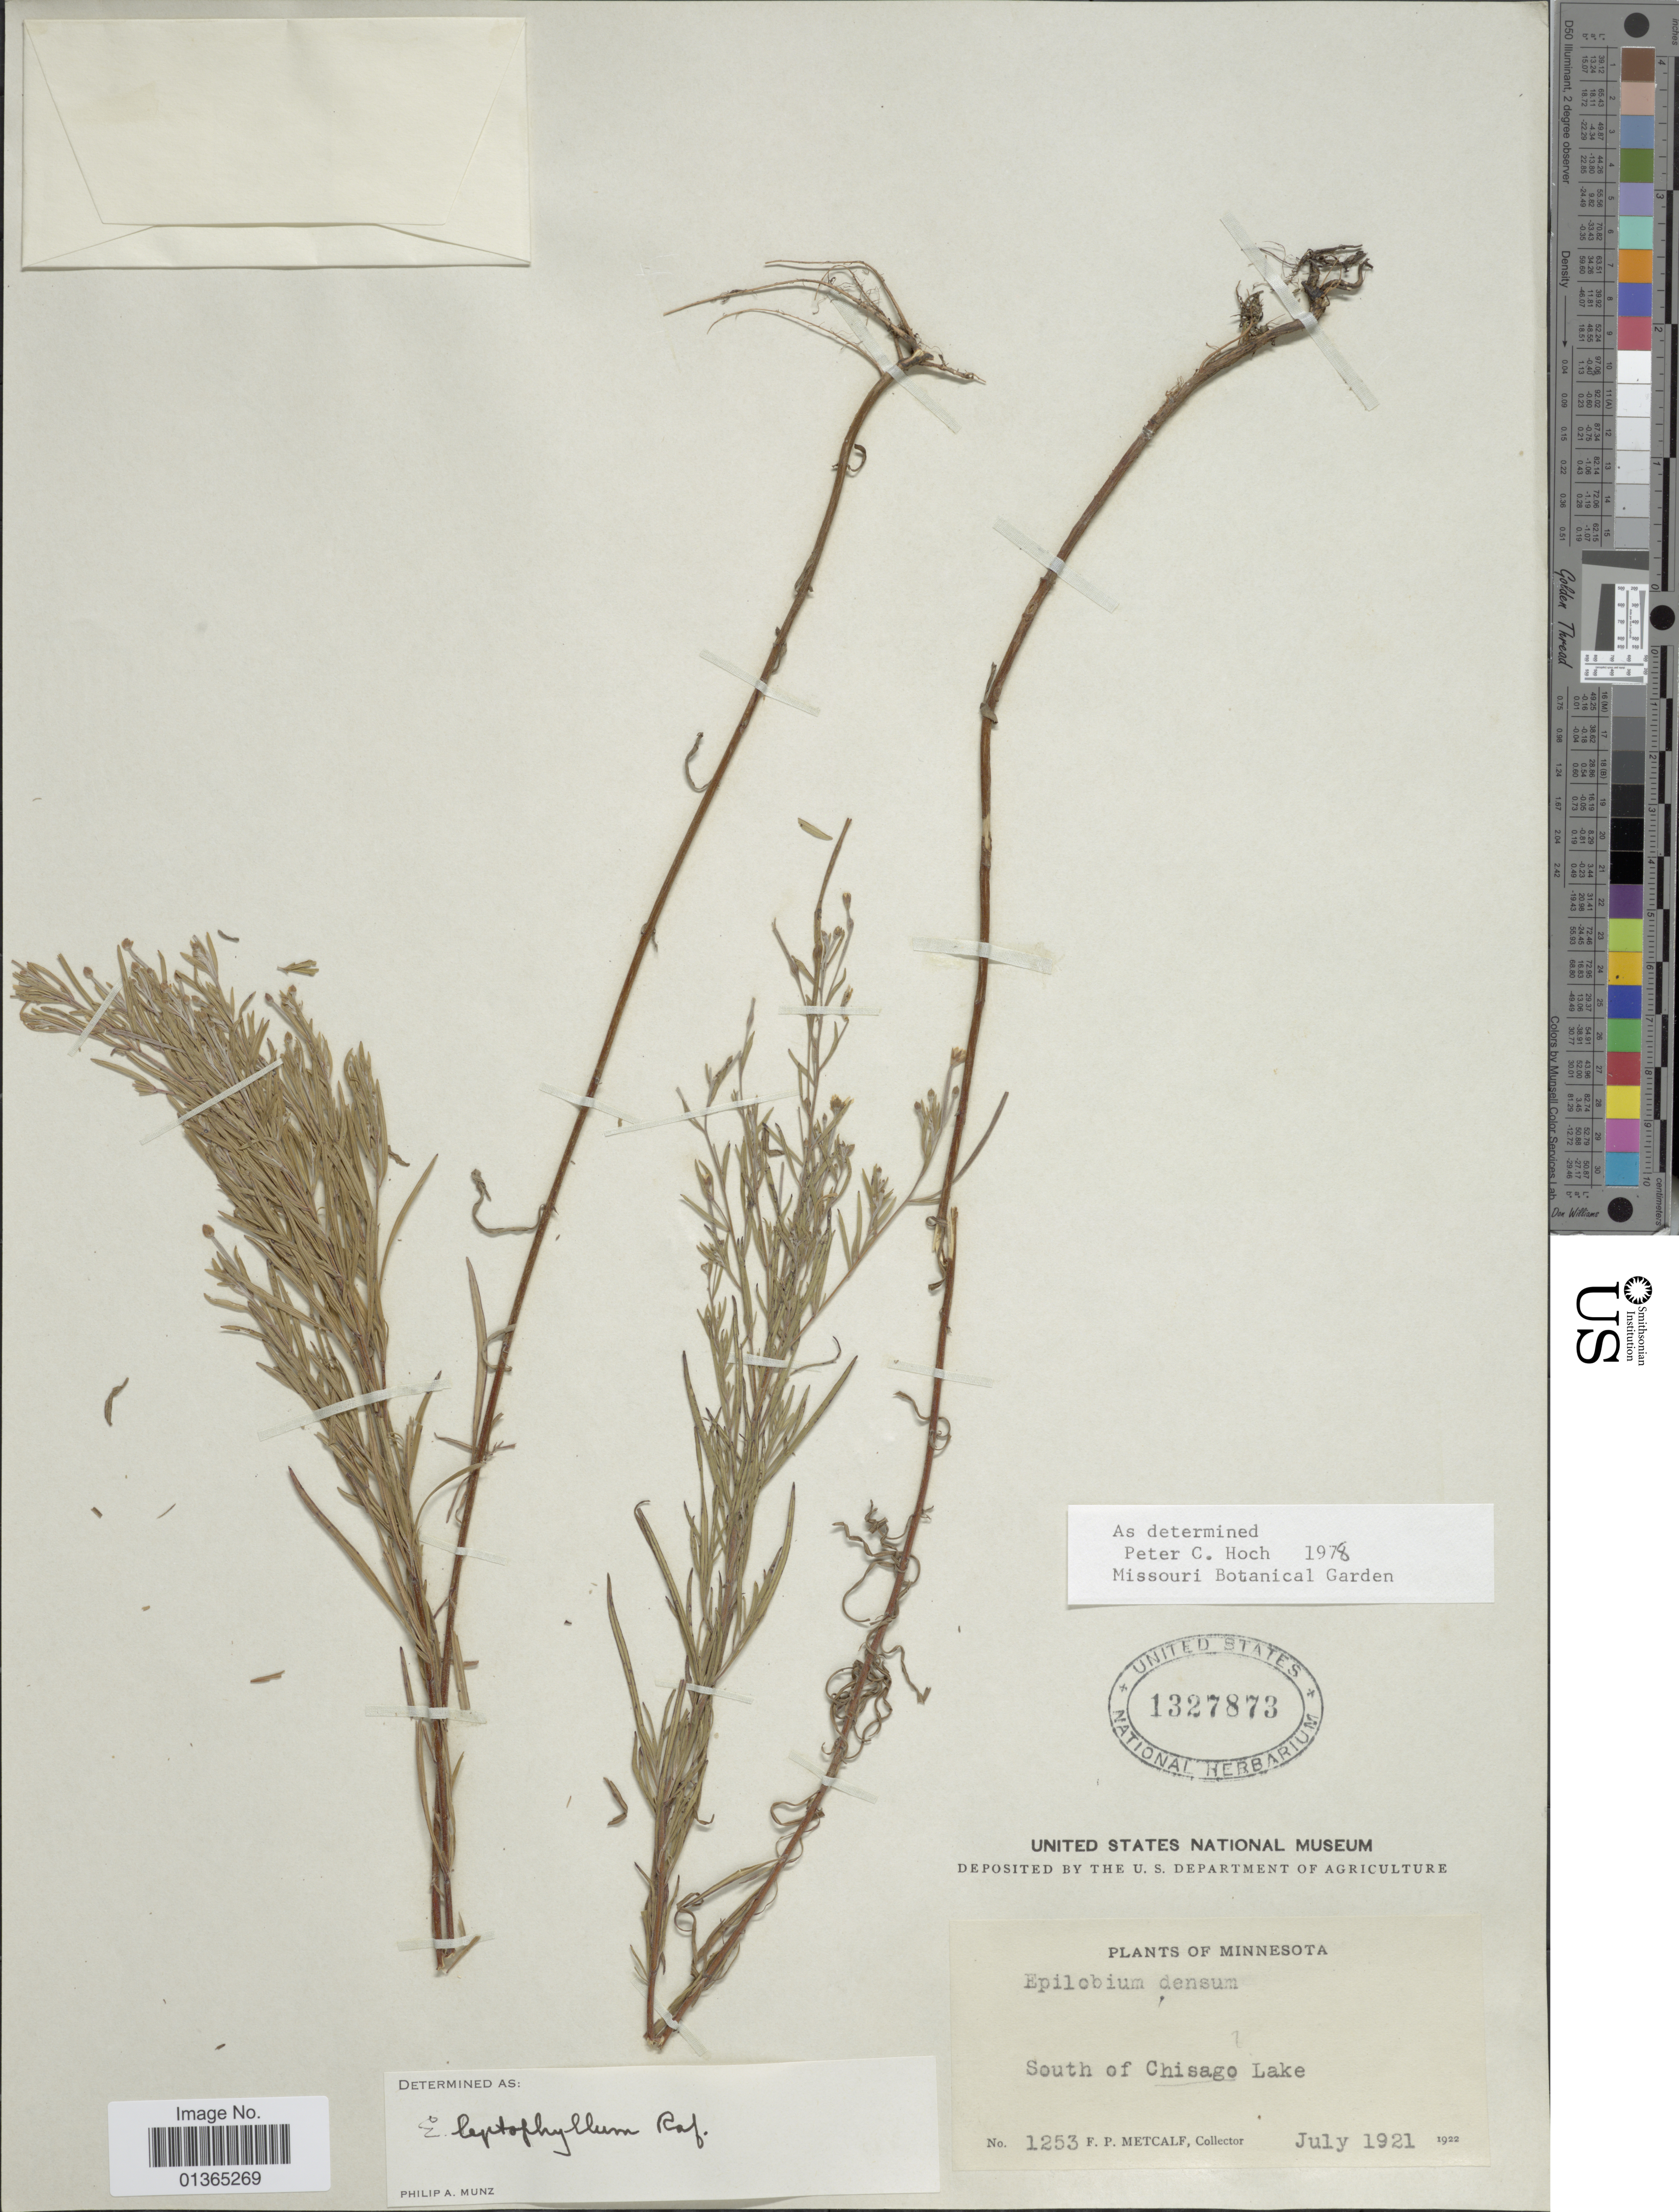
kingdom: Plantae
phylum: Tracheophyta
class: Magnoliopsida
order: Myrtales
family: Onagraceae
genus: Epilobium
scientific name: Epilobium leptophyllum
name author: Raf.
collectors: F. Metcalf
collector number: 1253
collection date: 1921-07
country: United States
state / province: Minnesota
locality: South of Chisago Lake.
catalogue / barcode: US 1327873